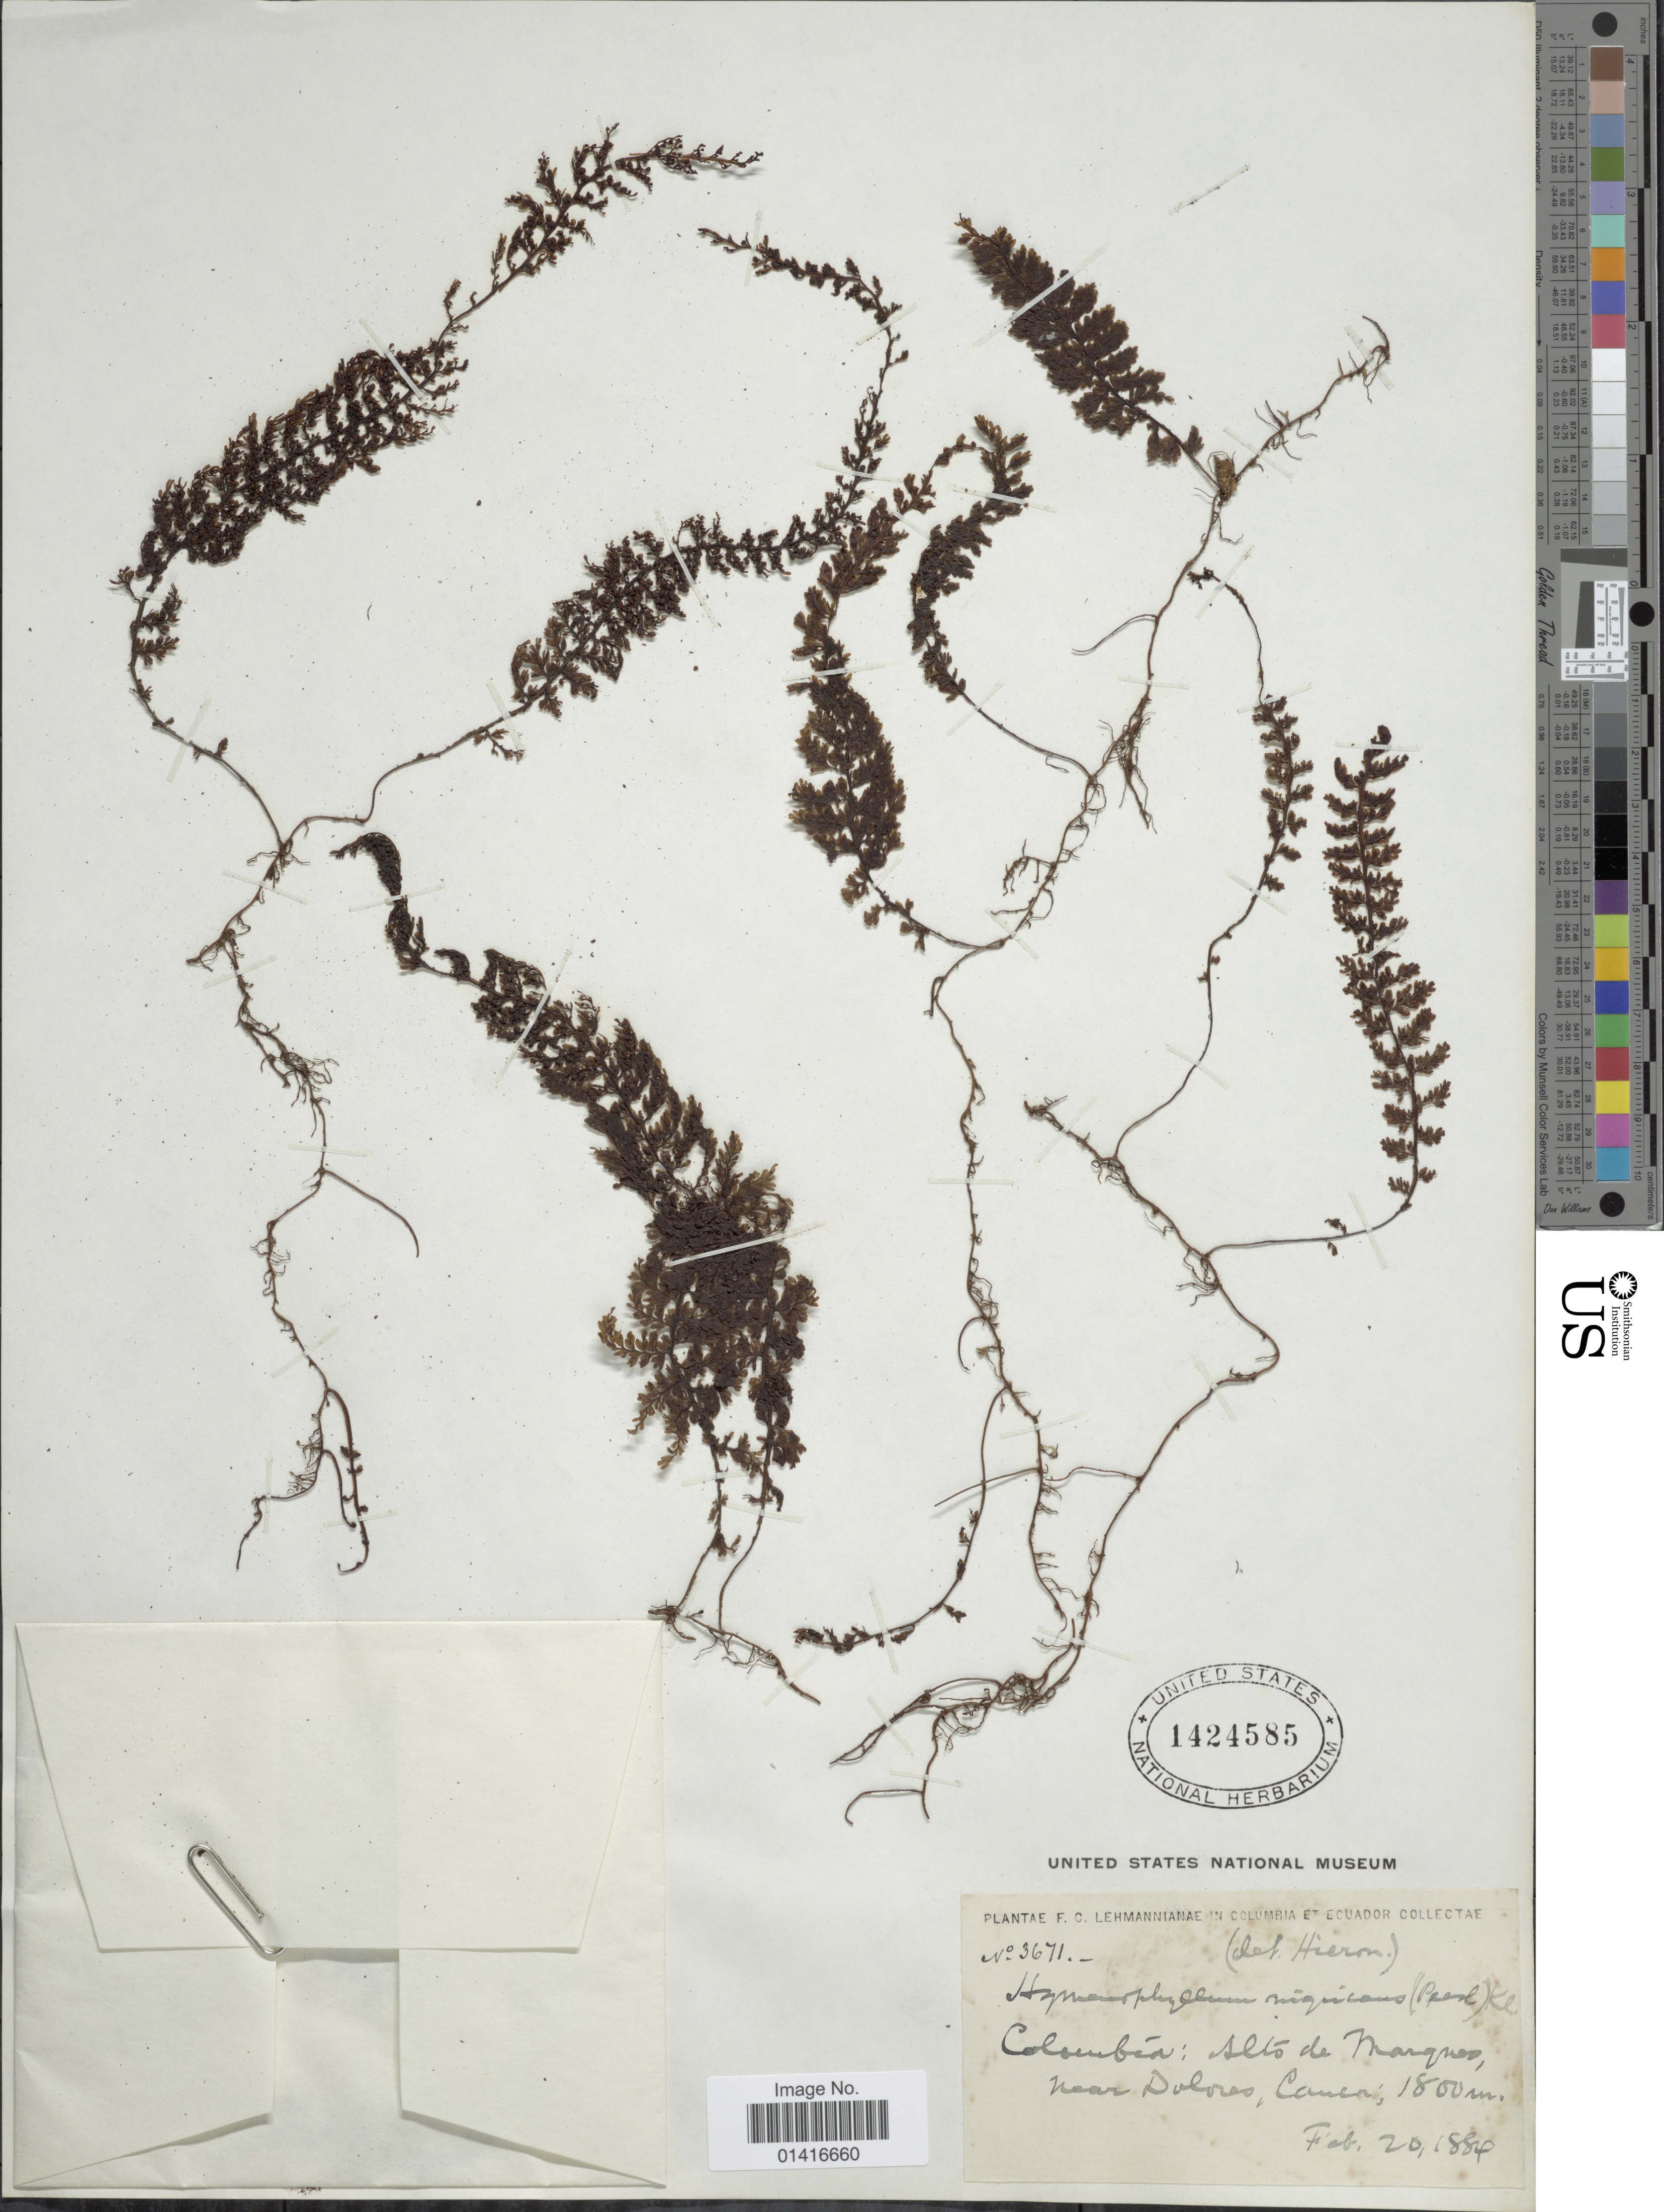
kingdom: Plantae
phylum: Tracheophyta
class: Polypodiopsida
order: Hymenophyllales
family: Hymenophyllaceae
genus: Hymenophyllum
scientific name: Hymenophyllum myriocarpum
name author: Hook.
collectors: ex herb. Lehmannianum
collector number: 3671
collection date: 1884-02-20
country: Colombia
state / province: Cauca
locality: Alto de Marquesa, near Dolores, Cauca.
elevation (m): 1800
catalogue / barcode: US 1424585